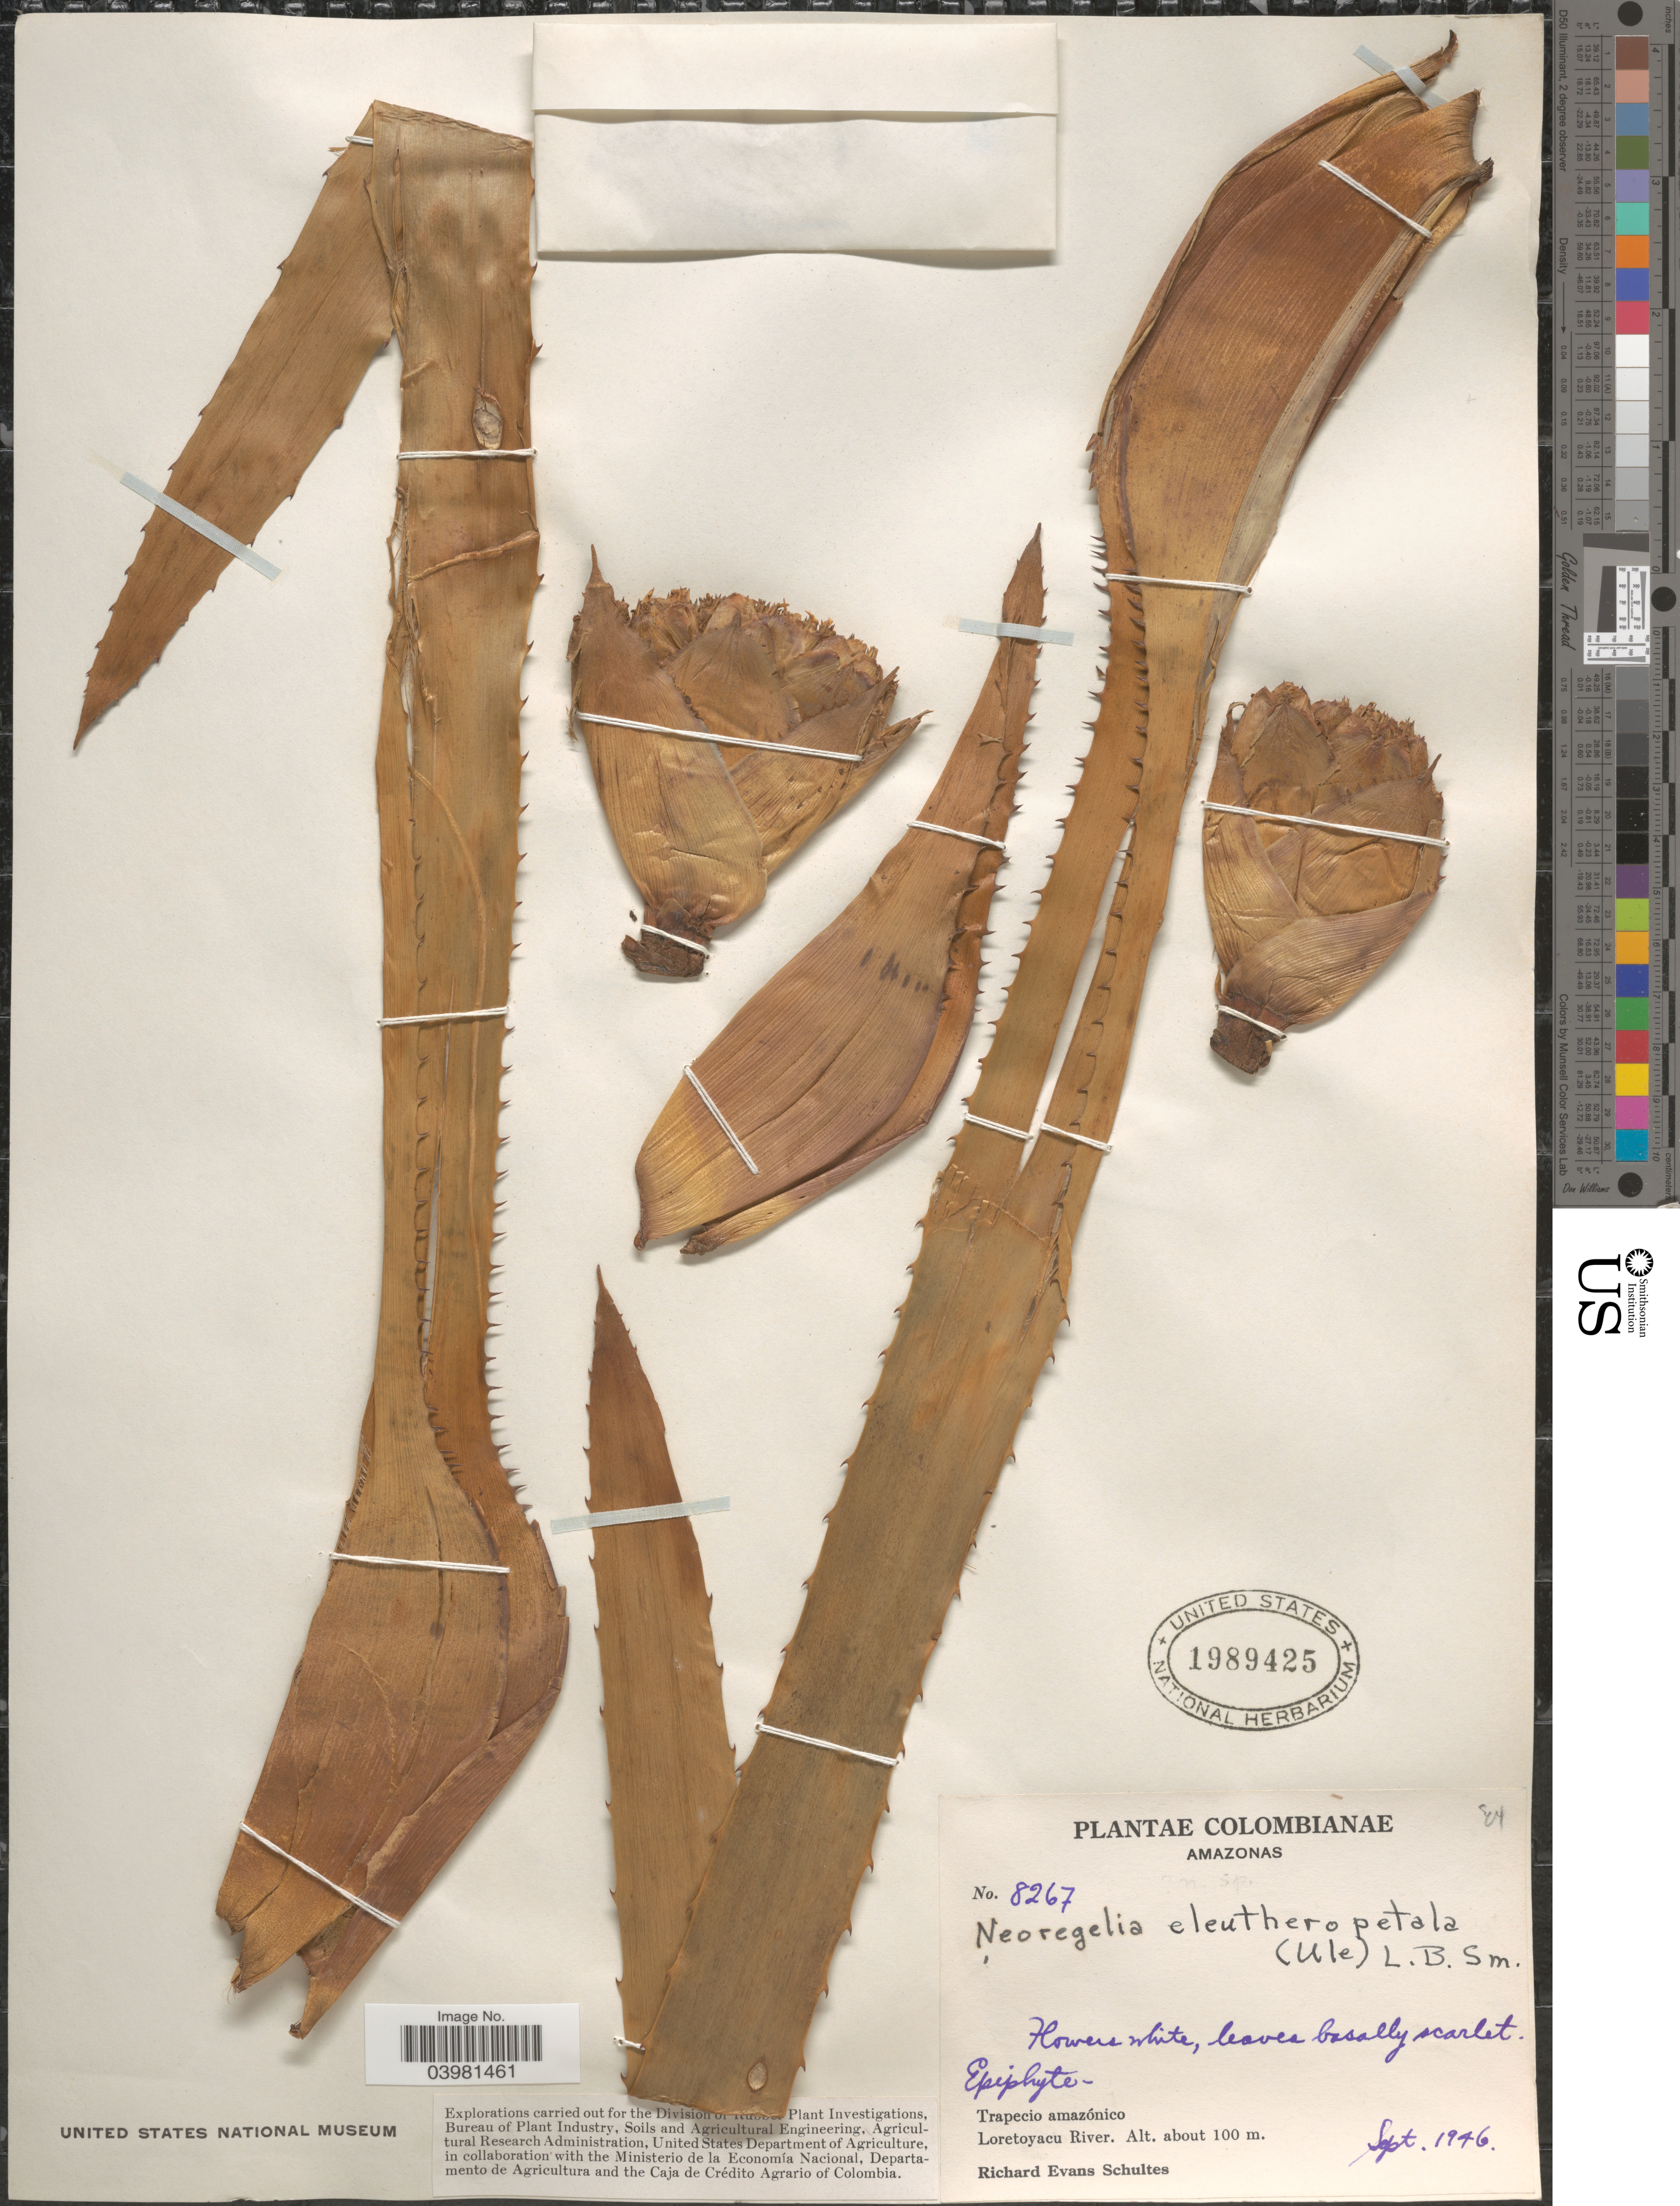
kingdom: Plantae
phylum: Tracheophyta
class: Liliopsida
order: Poales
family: Bromeliaceae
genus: Neoregelia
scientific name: Neoregelia eleutheropetala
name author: (Ule) L.B. Sm.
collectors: R. E. Schultes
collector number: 8267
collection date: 1946-09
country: Colombia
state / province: Amazônas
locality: Trapecio amazónico. Loretoyacu River.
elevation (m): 100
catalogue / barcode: US 1989425